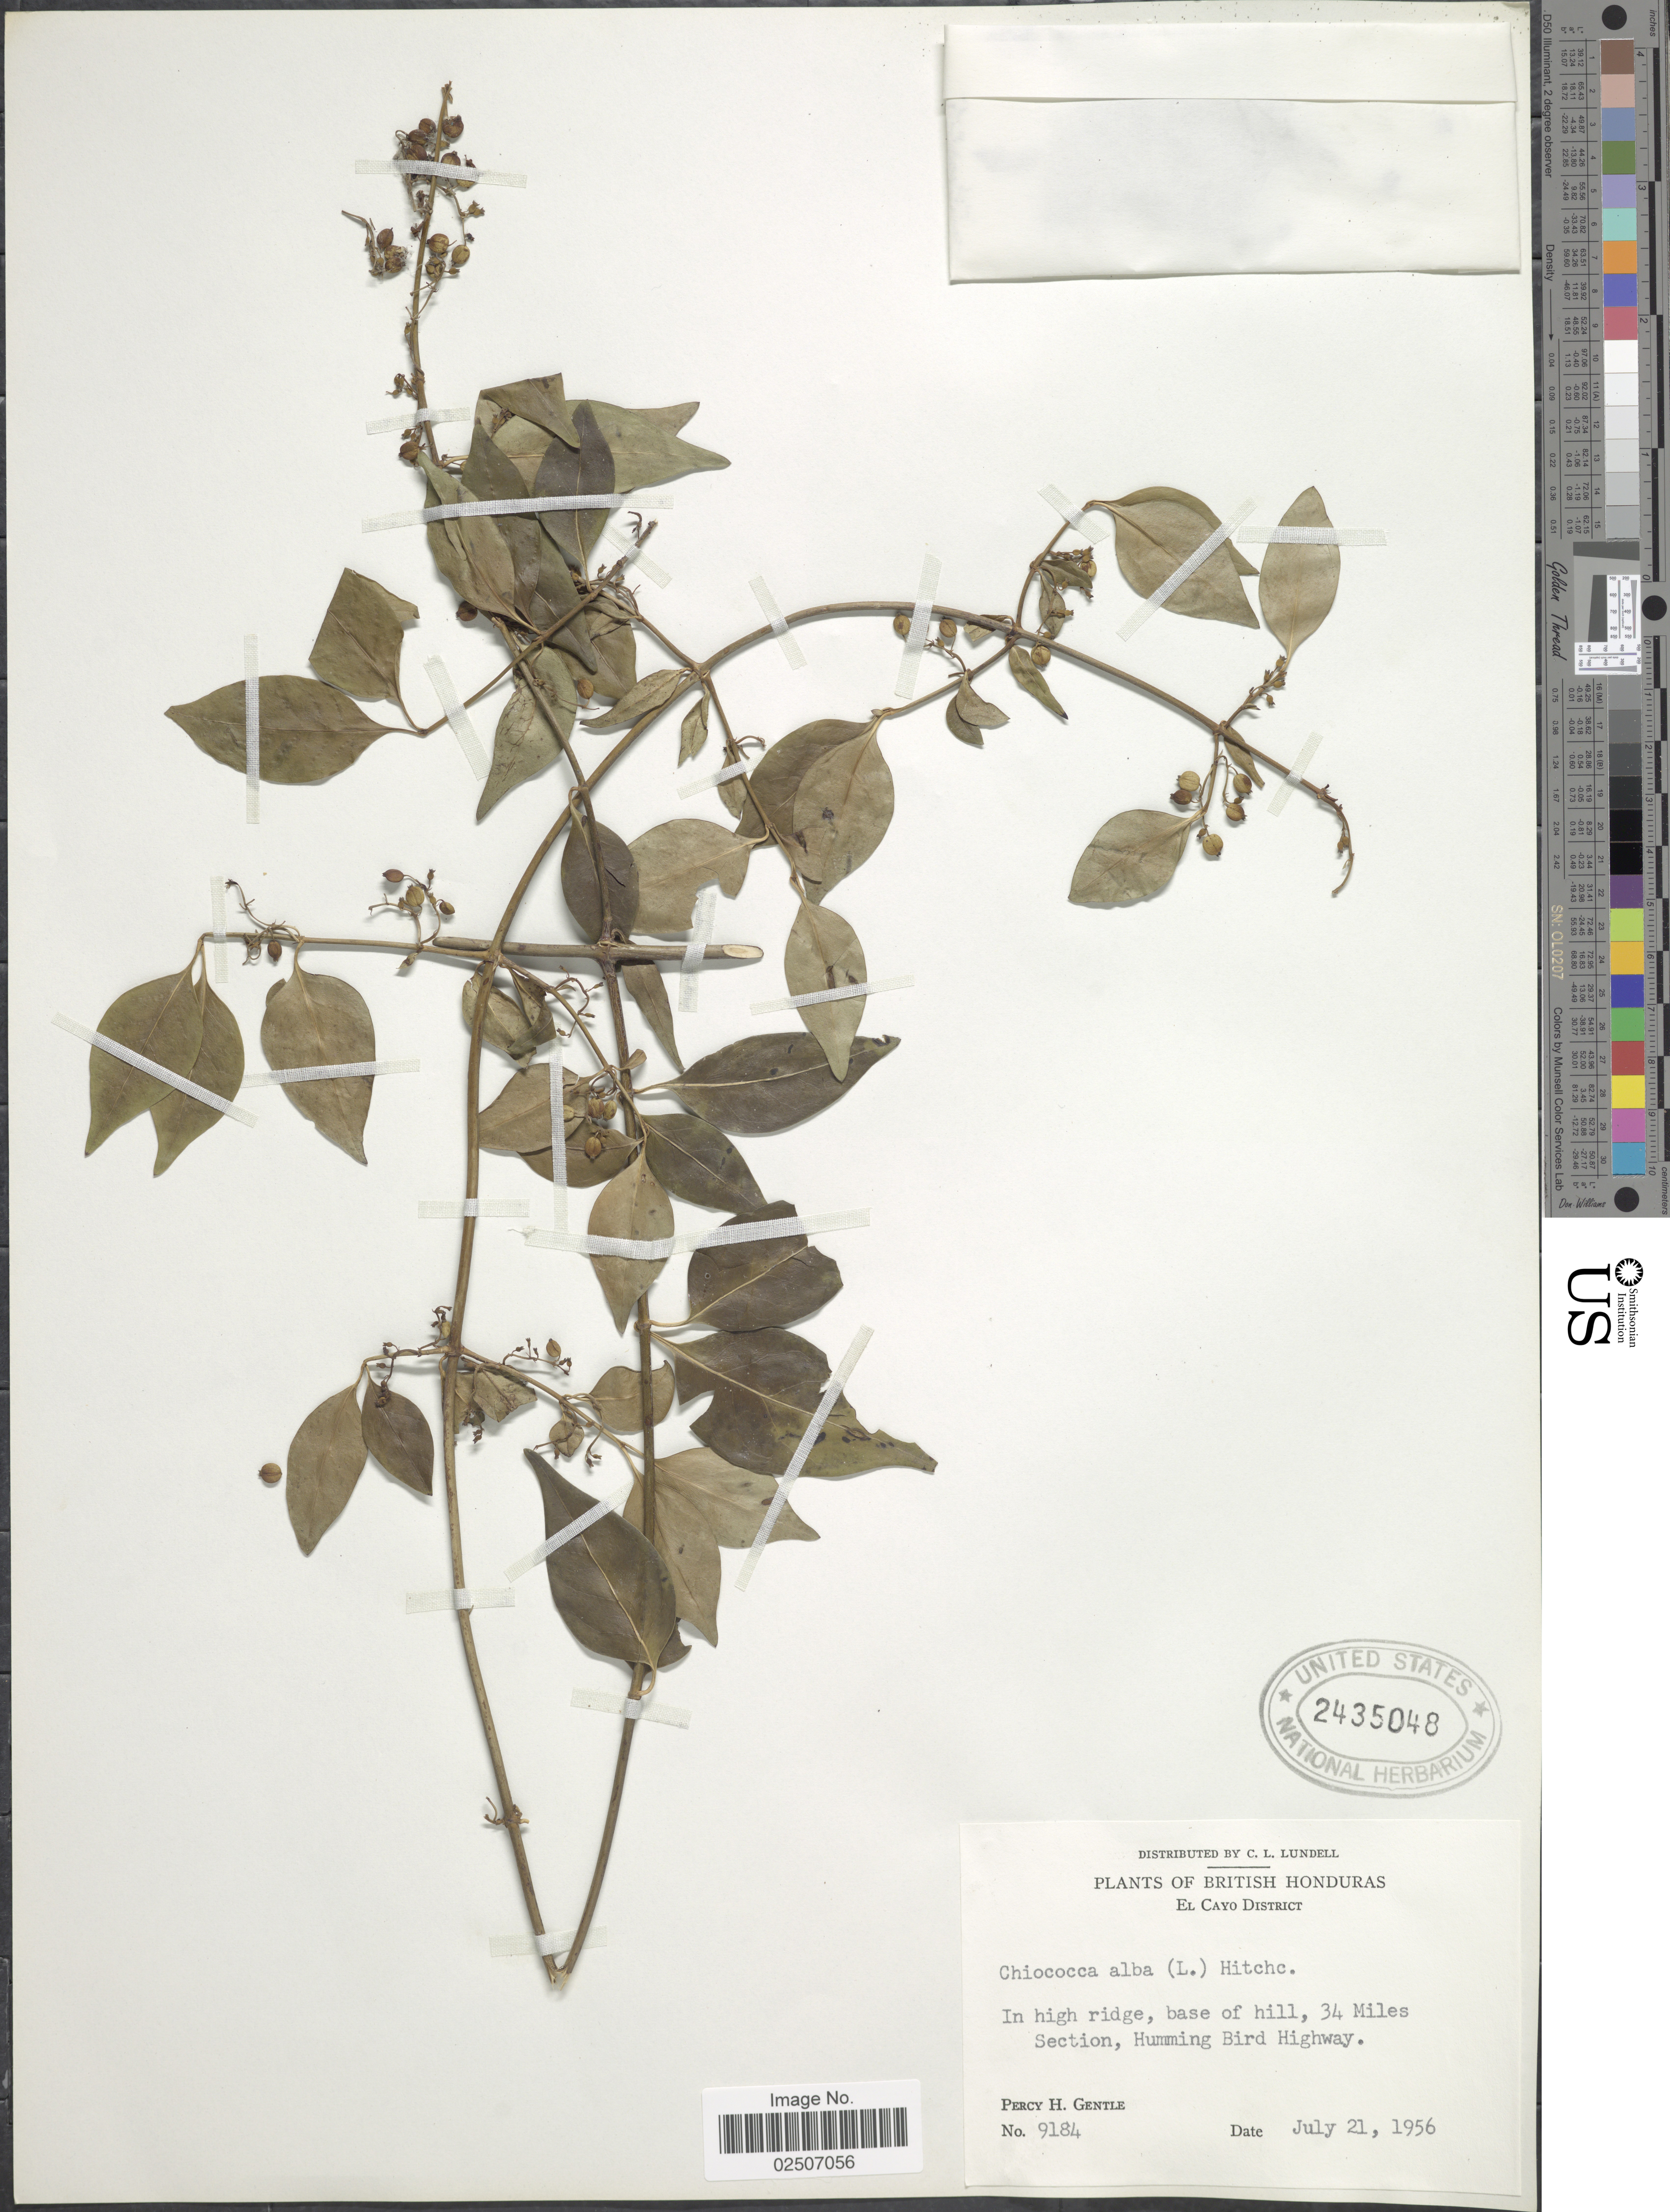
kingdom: Plantae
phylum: Tracheophyta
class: Magnoliopsida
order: Gentianales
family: Rubiaceae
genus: Chiococca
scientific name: Chiococca alba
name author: (L.) Hitchc.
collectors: P. H. Gentle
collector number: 9184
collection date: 1956-07-21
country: Belize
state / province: Cayo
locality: British Honduras, El Cayo District. In high ridge, base of hill, 34 Miles Section, Humming Bird Highway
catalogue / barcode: US 2435048